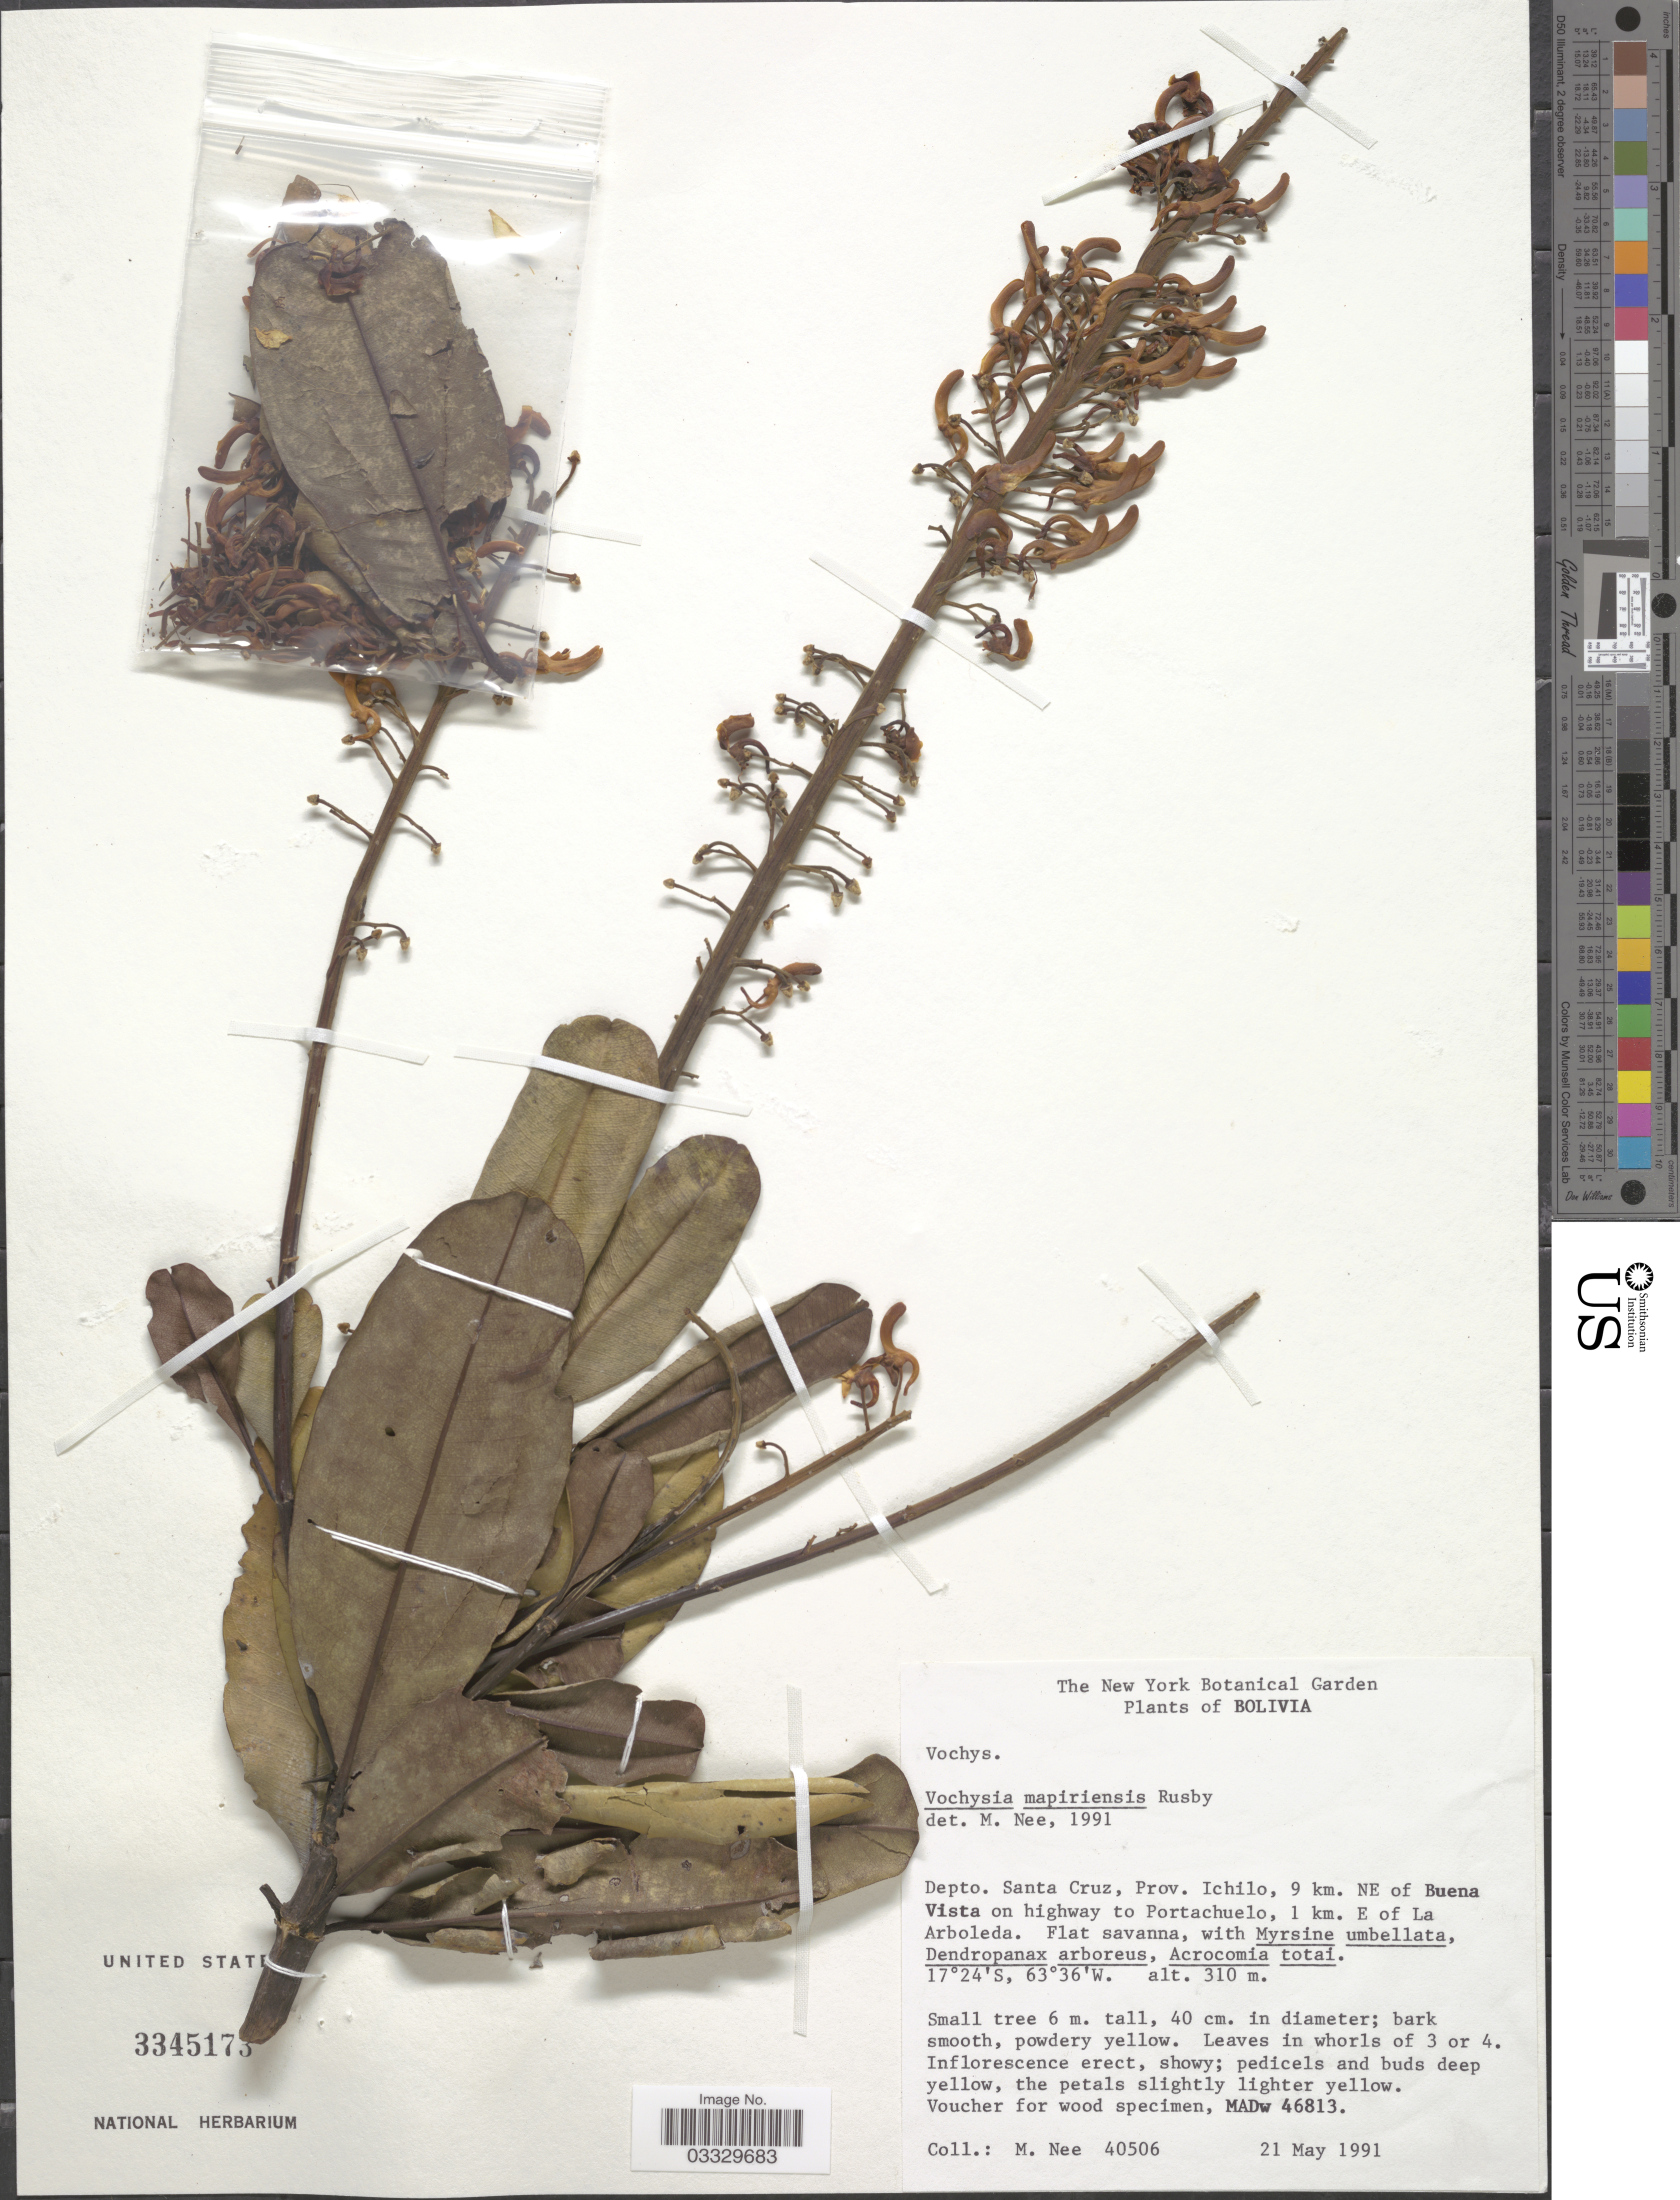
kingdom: Plantae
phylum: Tracheophyta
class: Magnoliopsida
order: Myrtales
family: Vochysiaceae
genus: Vochysia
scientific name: Vochysia mapirensis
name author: Rusby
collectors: M. Nee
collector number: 40506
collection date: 1991-05-21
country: Bolivia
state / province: Santa Cruz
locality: Depto. Santa Cruz, Prov. Ichilo, 9 km. NE of Buena Vista on highway to Portachuelo, 1 km. E of La Arboleda.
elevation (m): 310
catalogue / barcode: US 3345173